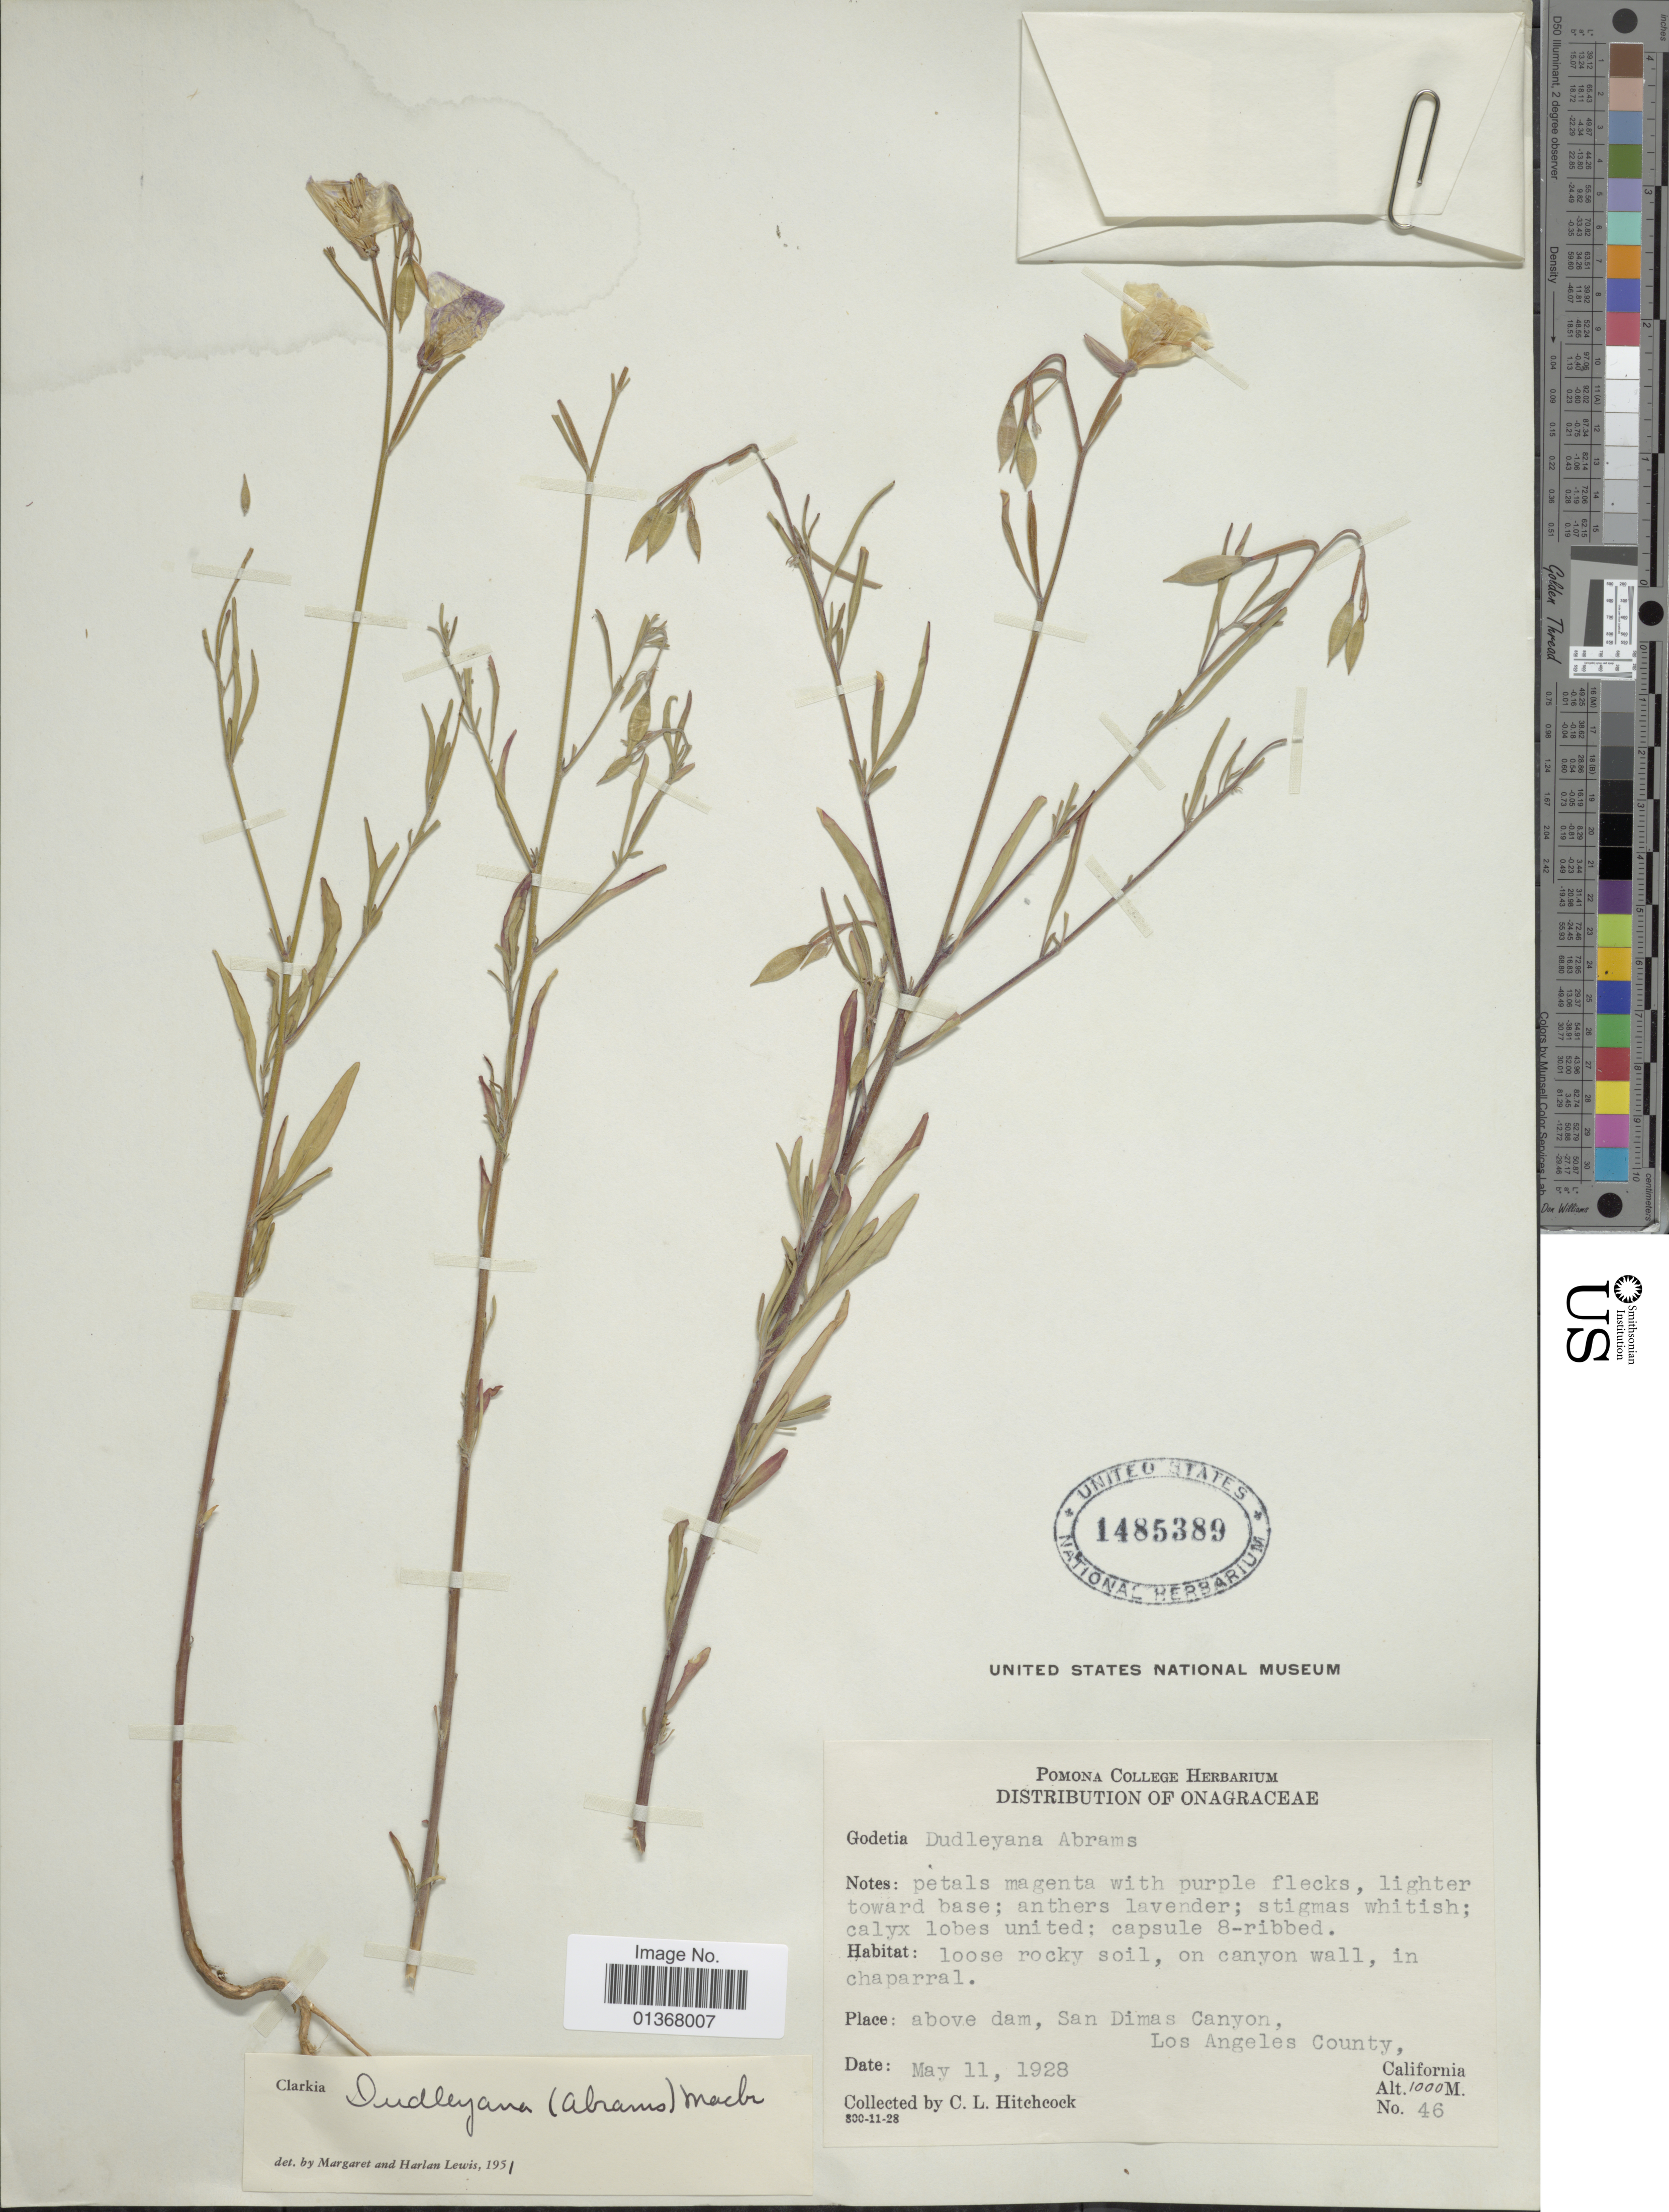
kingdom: Plantae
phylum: Tracheophyta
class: Magnoliopsida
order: Myrtales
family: Onagraceae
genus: Clarkia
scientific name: Clarkia dudleyana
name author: (Abrams) J.F. Macbr.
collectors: C. L. Hitchcock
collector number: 46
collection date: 1928-05-11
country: United States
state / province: California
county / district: Los Angeles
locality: Above dam, San Dimas Canyon, Los Angeles County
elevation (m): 1000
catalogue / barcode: US 1485389